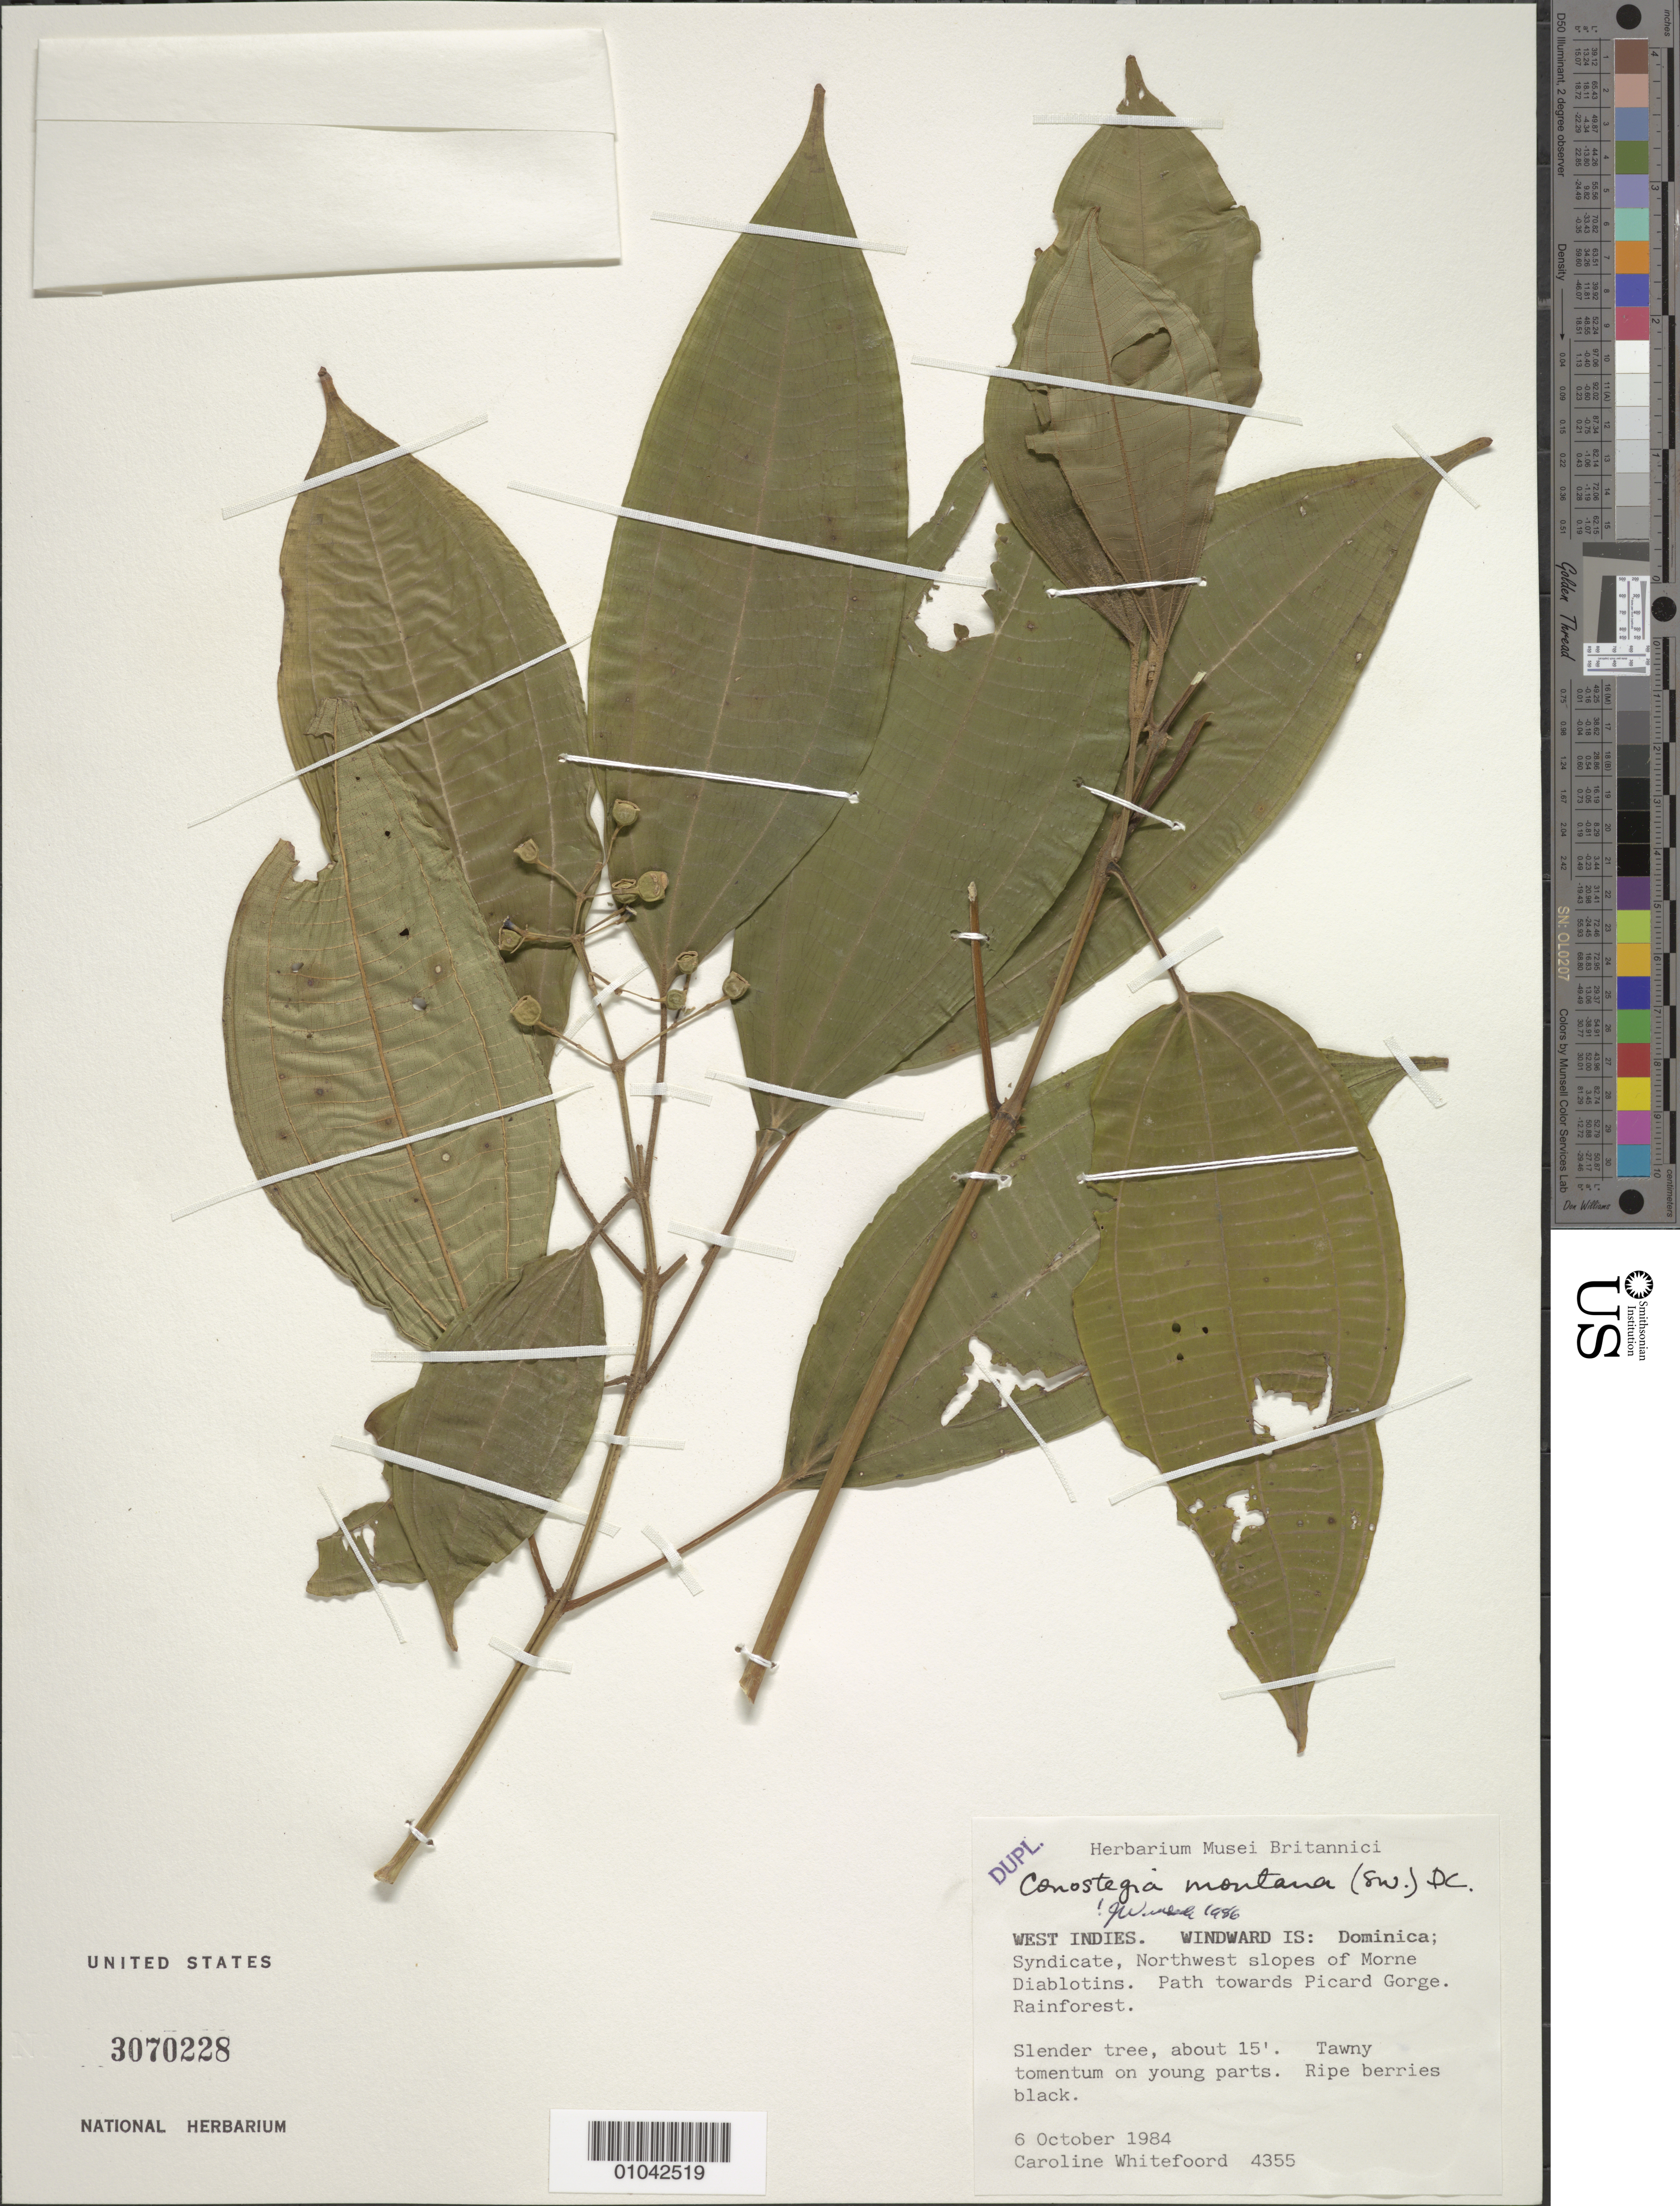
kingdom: Plantae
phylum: Tracheophyta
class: Magnoliopsida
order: Myrtales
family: Melastomataceae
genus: Conostegia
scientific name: Conostegia montana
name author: (Sw.) D. Don ex DC.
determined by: Wurdack, John J., (US), US (UNITED STATES)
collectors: C. Whitefoord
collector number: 4355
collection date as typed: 06 Oct 1984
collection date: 1984-10-06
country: Dominica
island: Dominica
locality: Syndicate, northwest slopes of Morne Diablotins, path towards Picard Gorge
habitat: Rainforest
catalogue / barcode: US 3070228